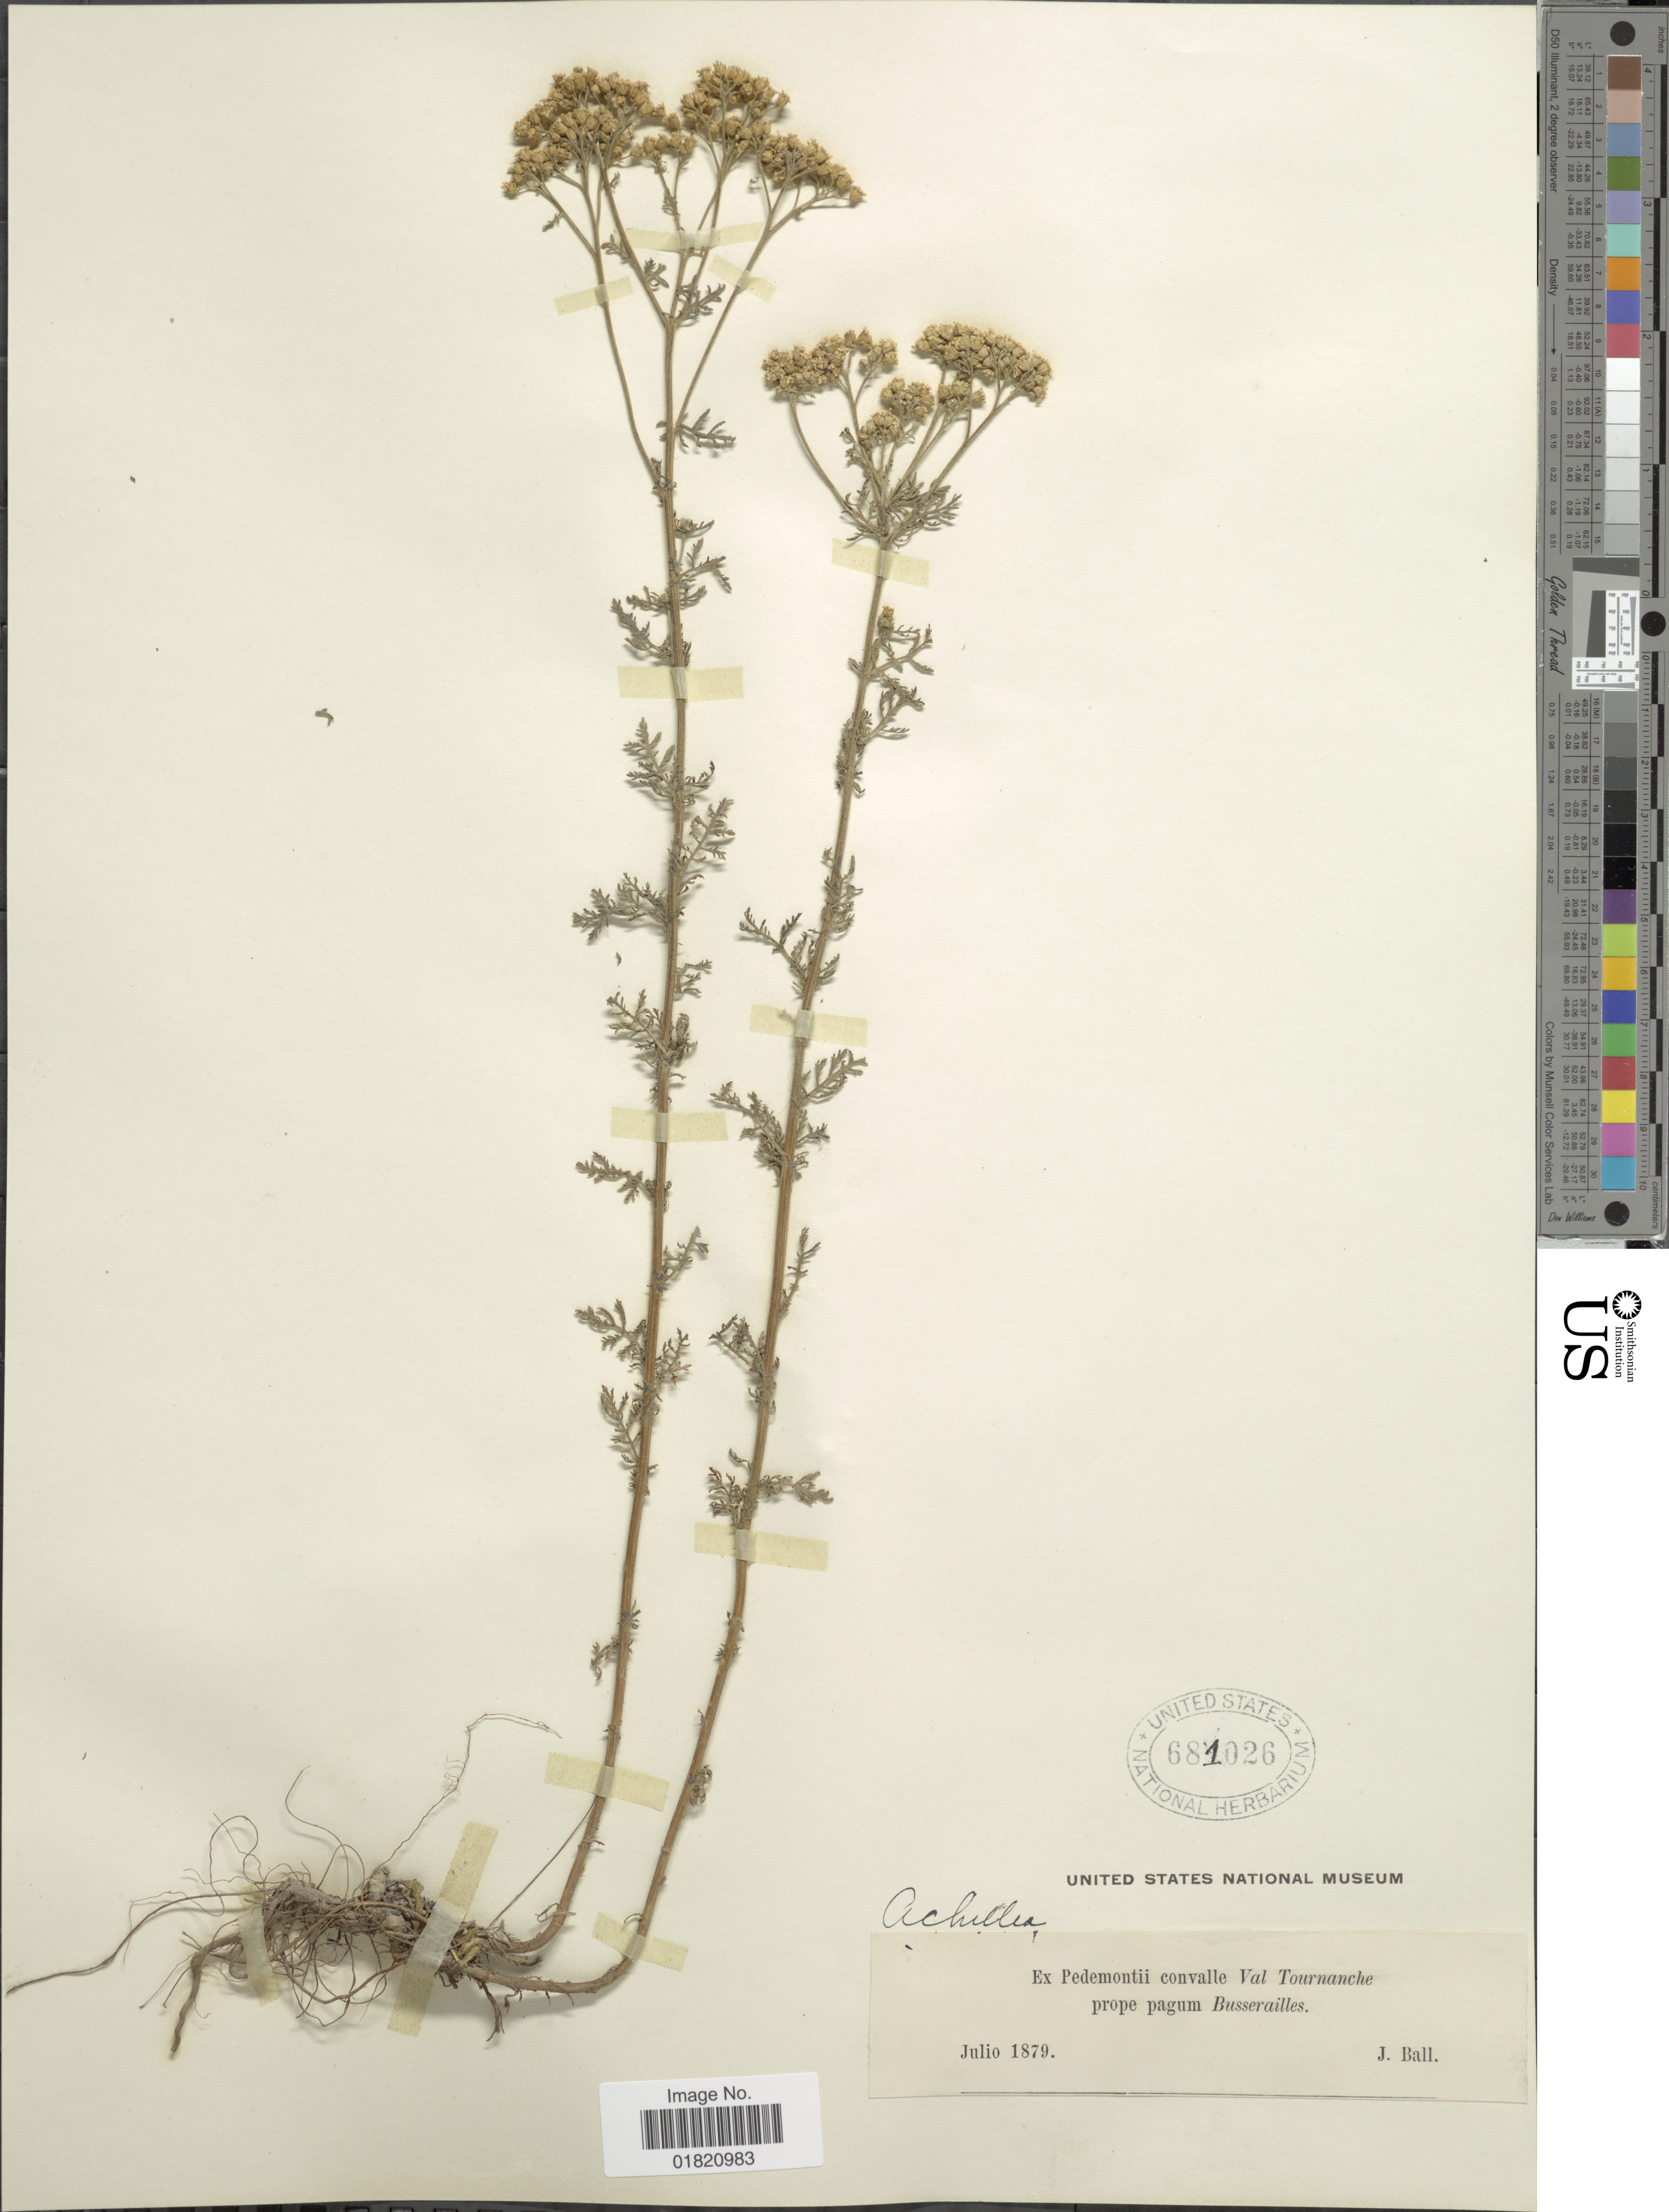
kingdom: Plantae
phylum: Tracheophyta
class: Magnoliopsida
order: Asterales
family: Asteraceae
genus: Achillea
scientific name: Achillea sp.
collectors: J. Ball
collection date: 1879-07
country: Italy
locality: Ex Pedemontii convalle Val Tournanche prope pagum Busserailles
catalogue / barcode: US 681026